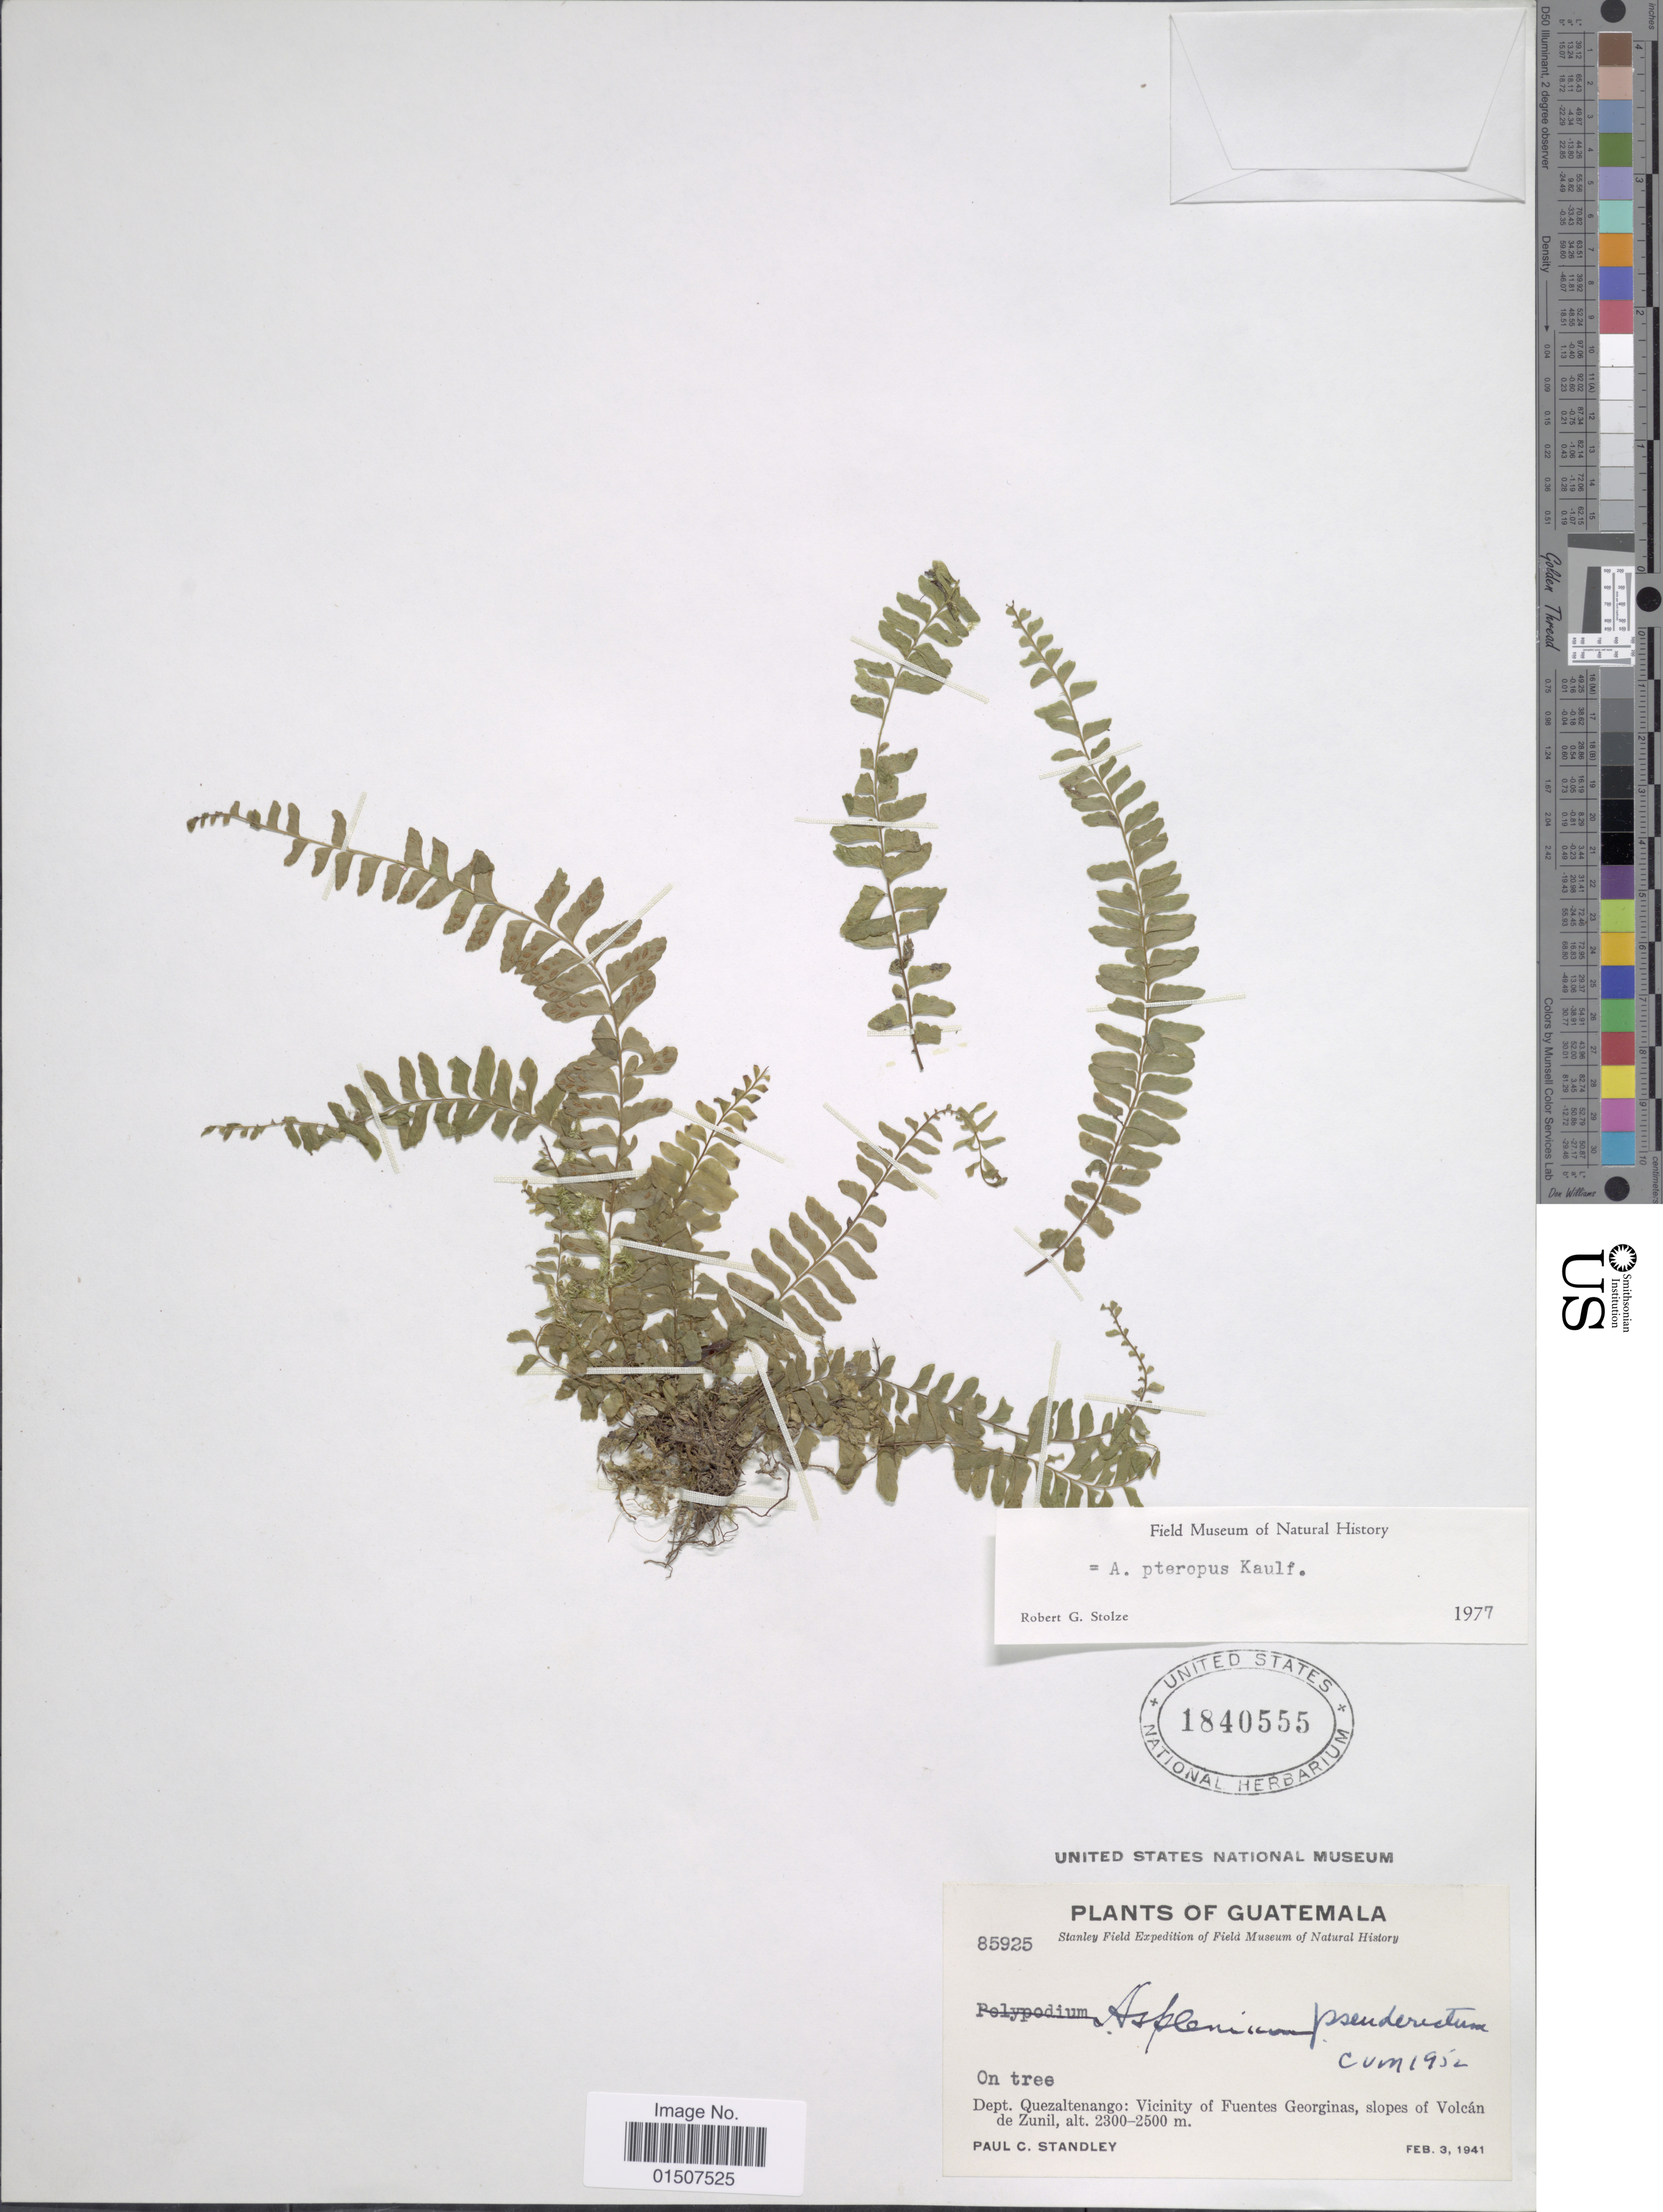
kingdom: Plantae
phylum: Tracheophyta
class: Polypodiopsida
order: Polypodiales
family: Aspleniaceae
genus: Asplenium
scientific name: Asplenium pteropus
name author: Kaulf.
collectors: P. C. Standley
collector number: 85925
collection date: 1941-02-03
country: Guatemala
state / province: Quetzaltenango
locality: Dept. Quezaltenango: Vicinity of Fuentes Georginas, slopes of Folcan de Zunil.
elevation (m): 2300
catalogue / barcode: US 1840555